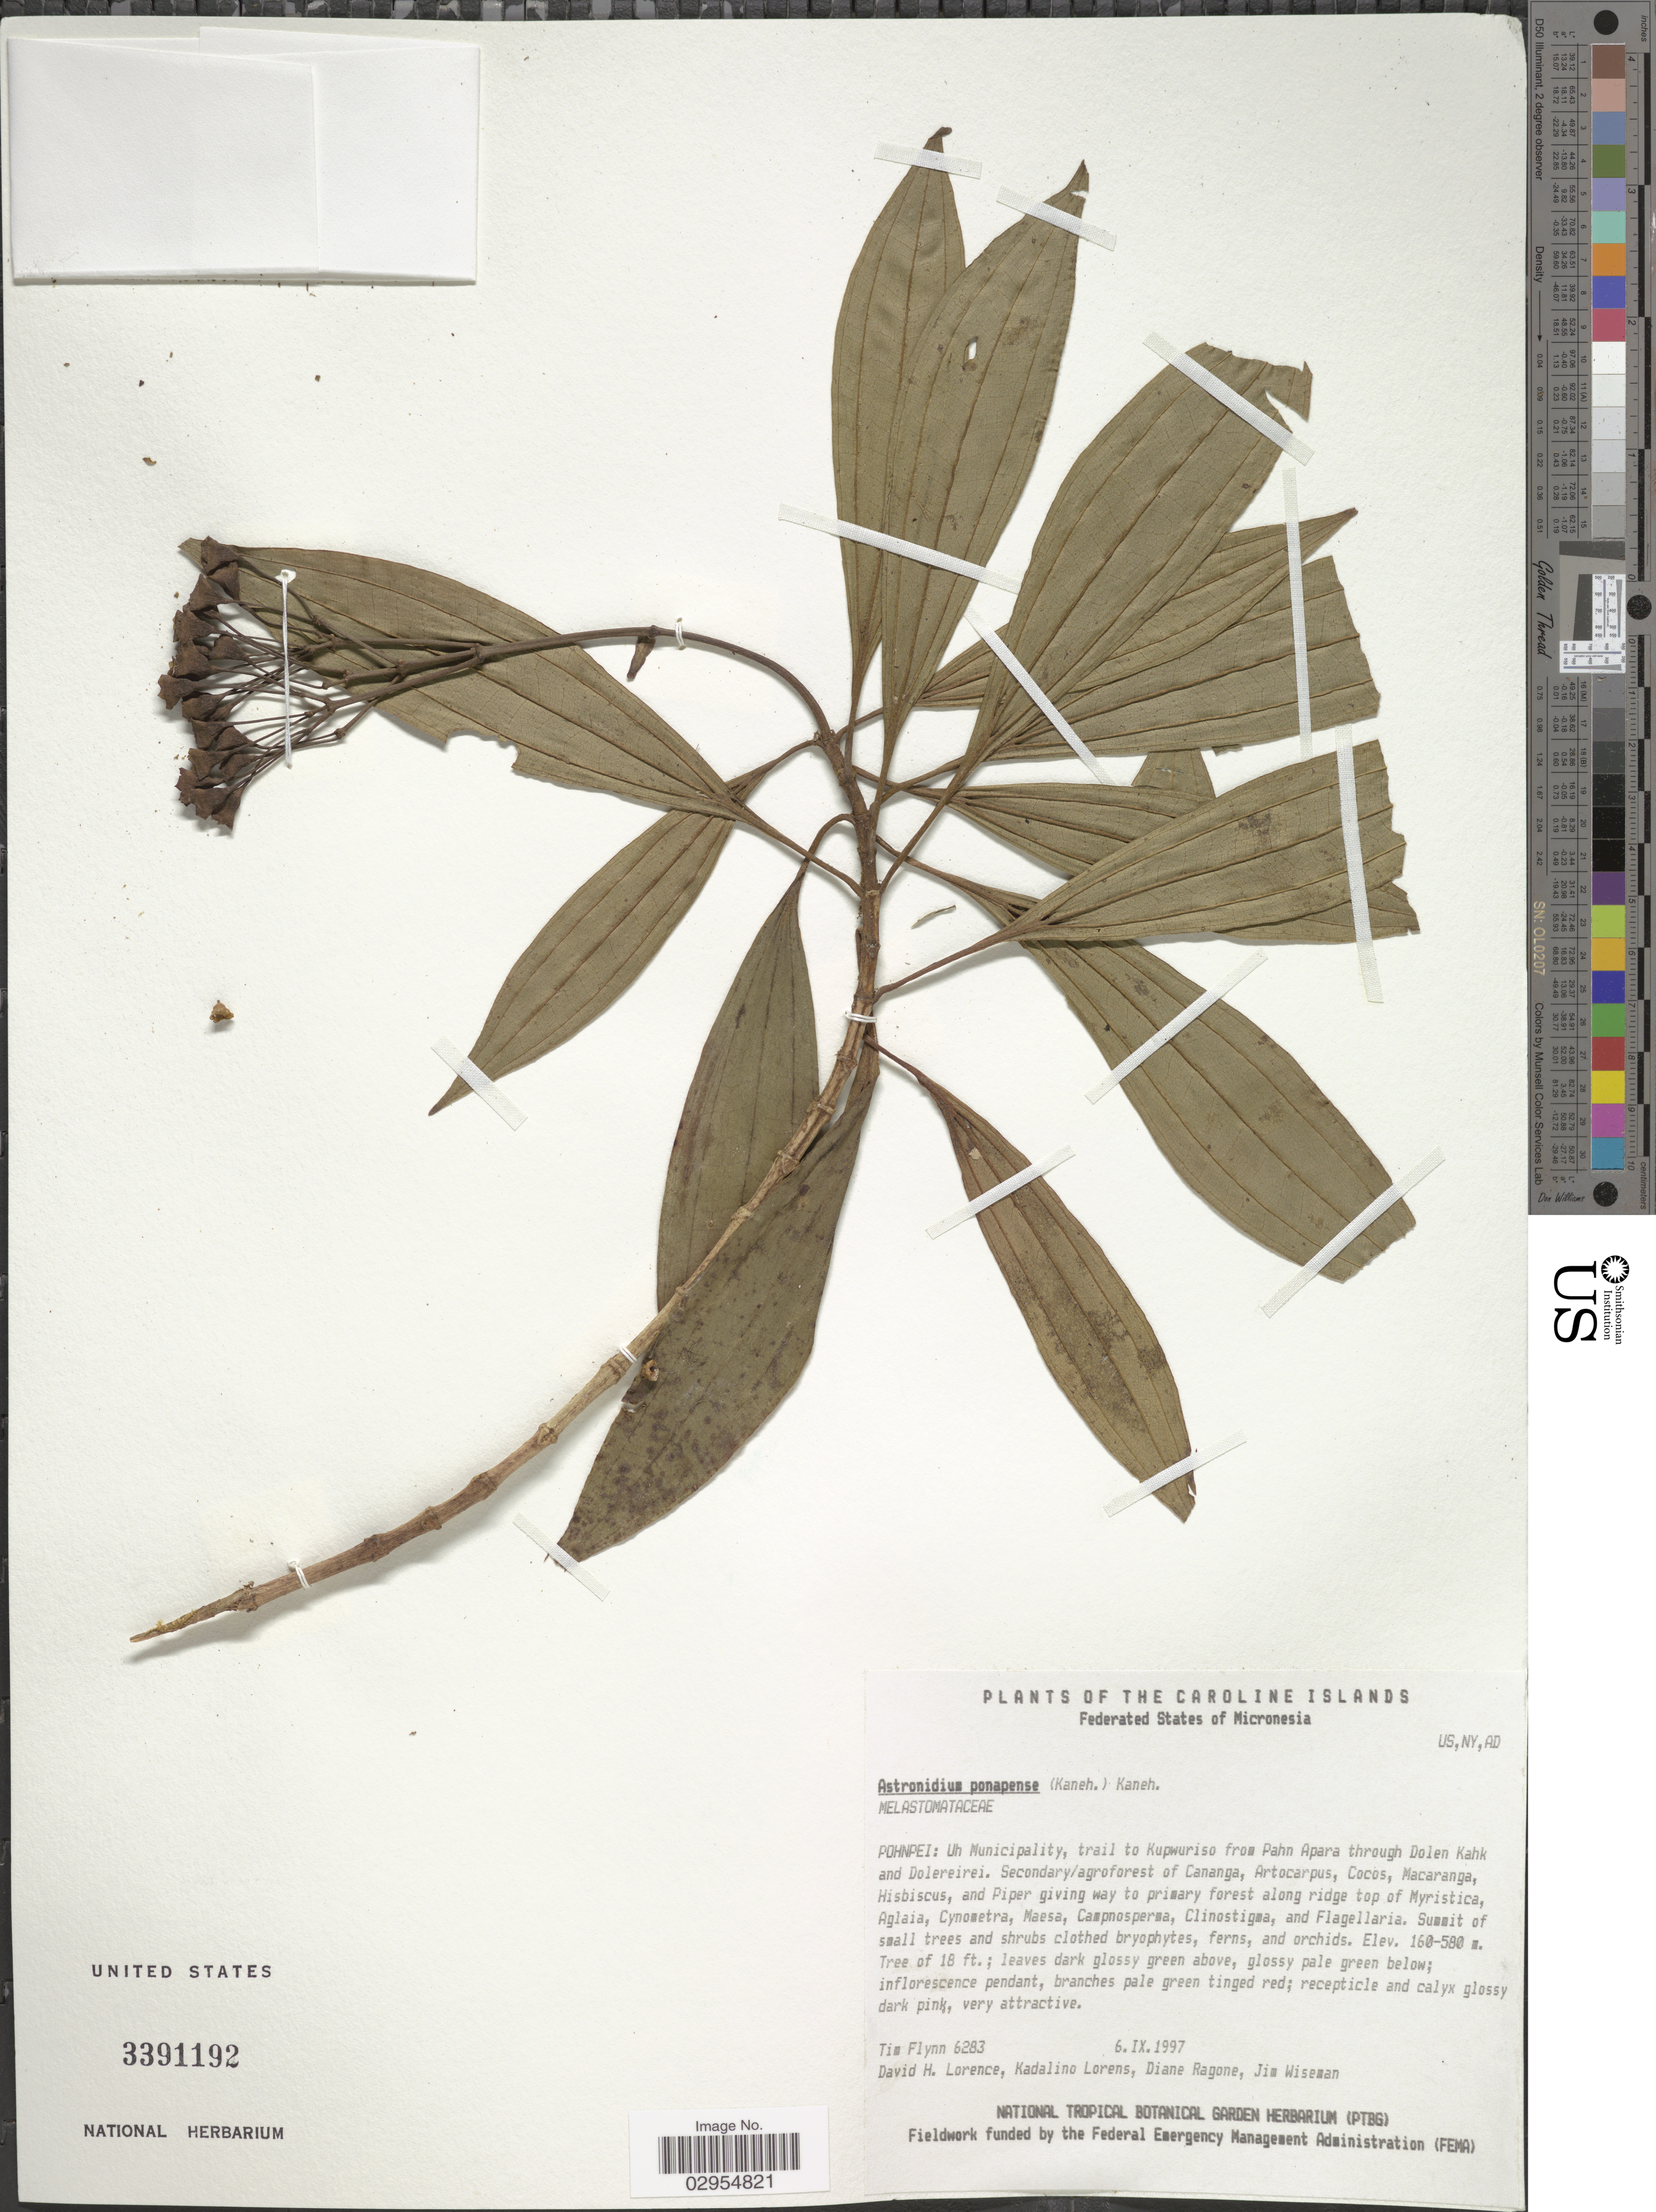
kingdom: Plantae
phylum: Tracheophyta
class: Magnoliopsida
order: Myrtales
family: Melastomataceae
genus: Astronidium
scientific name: Astronidium ponapense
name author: (Kaneh.) Markgr.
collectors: T. Flynn, D. Lorence, K. Lorens, D. Ragone & J. Wiseman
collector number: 6283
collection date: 1997-09-06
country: Micronesia, Federated States of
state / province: Pohnpei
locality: The Caroline Islands, Federated States of Micronesia. Pohnpei: uh Municipality, trail to Kupwuriso from Pahn Apara through Dolen Kahk and Dolereirei.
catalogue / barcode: US 3391192